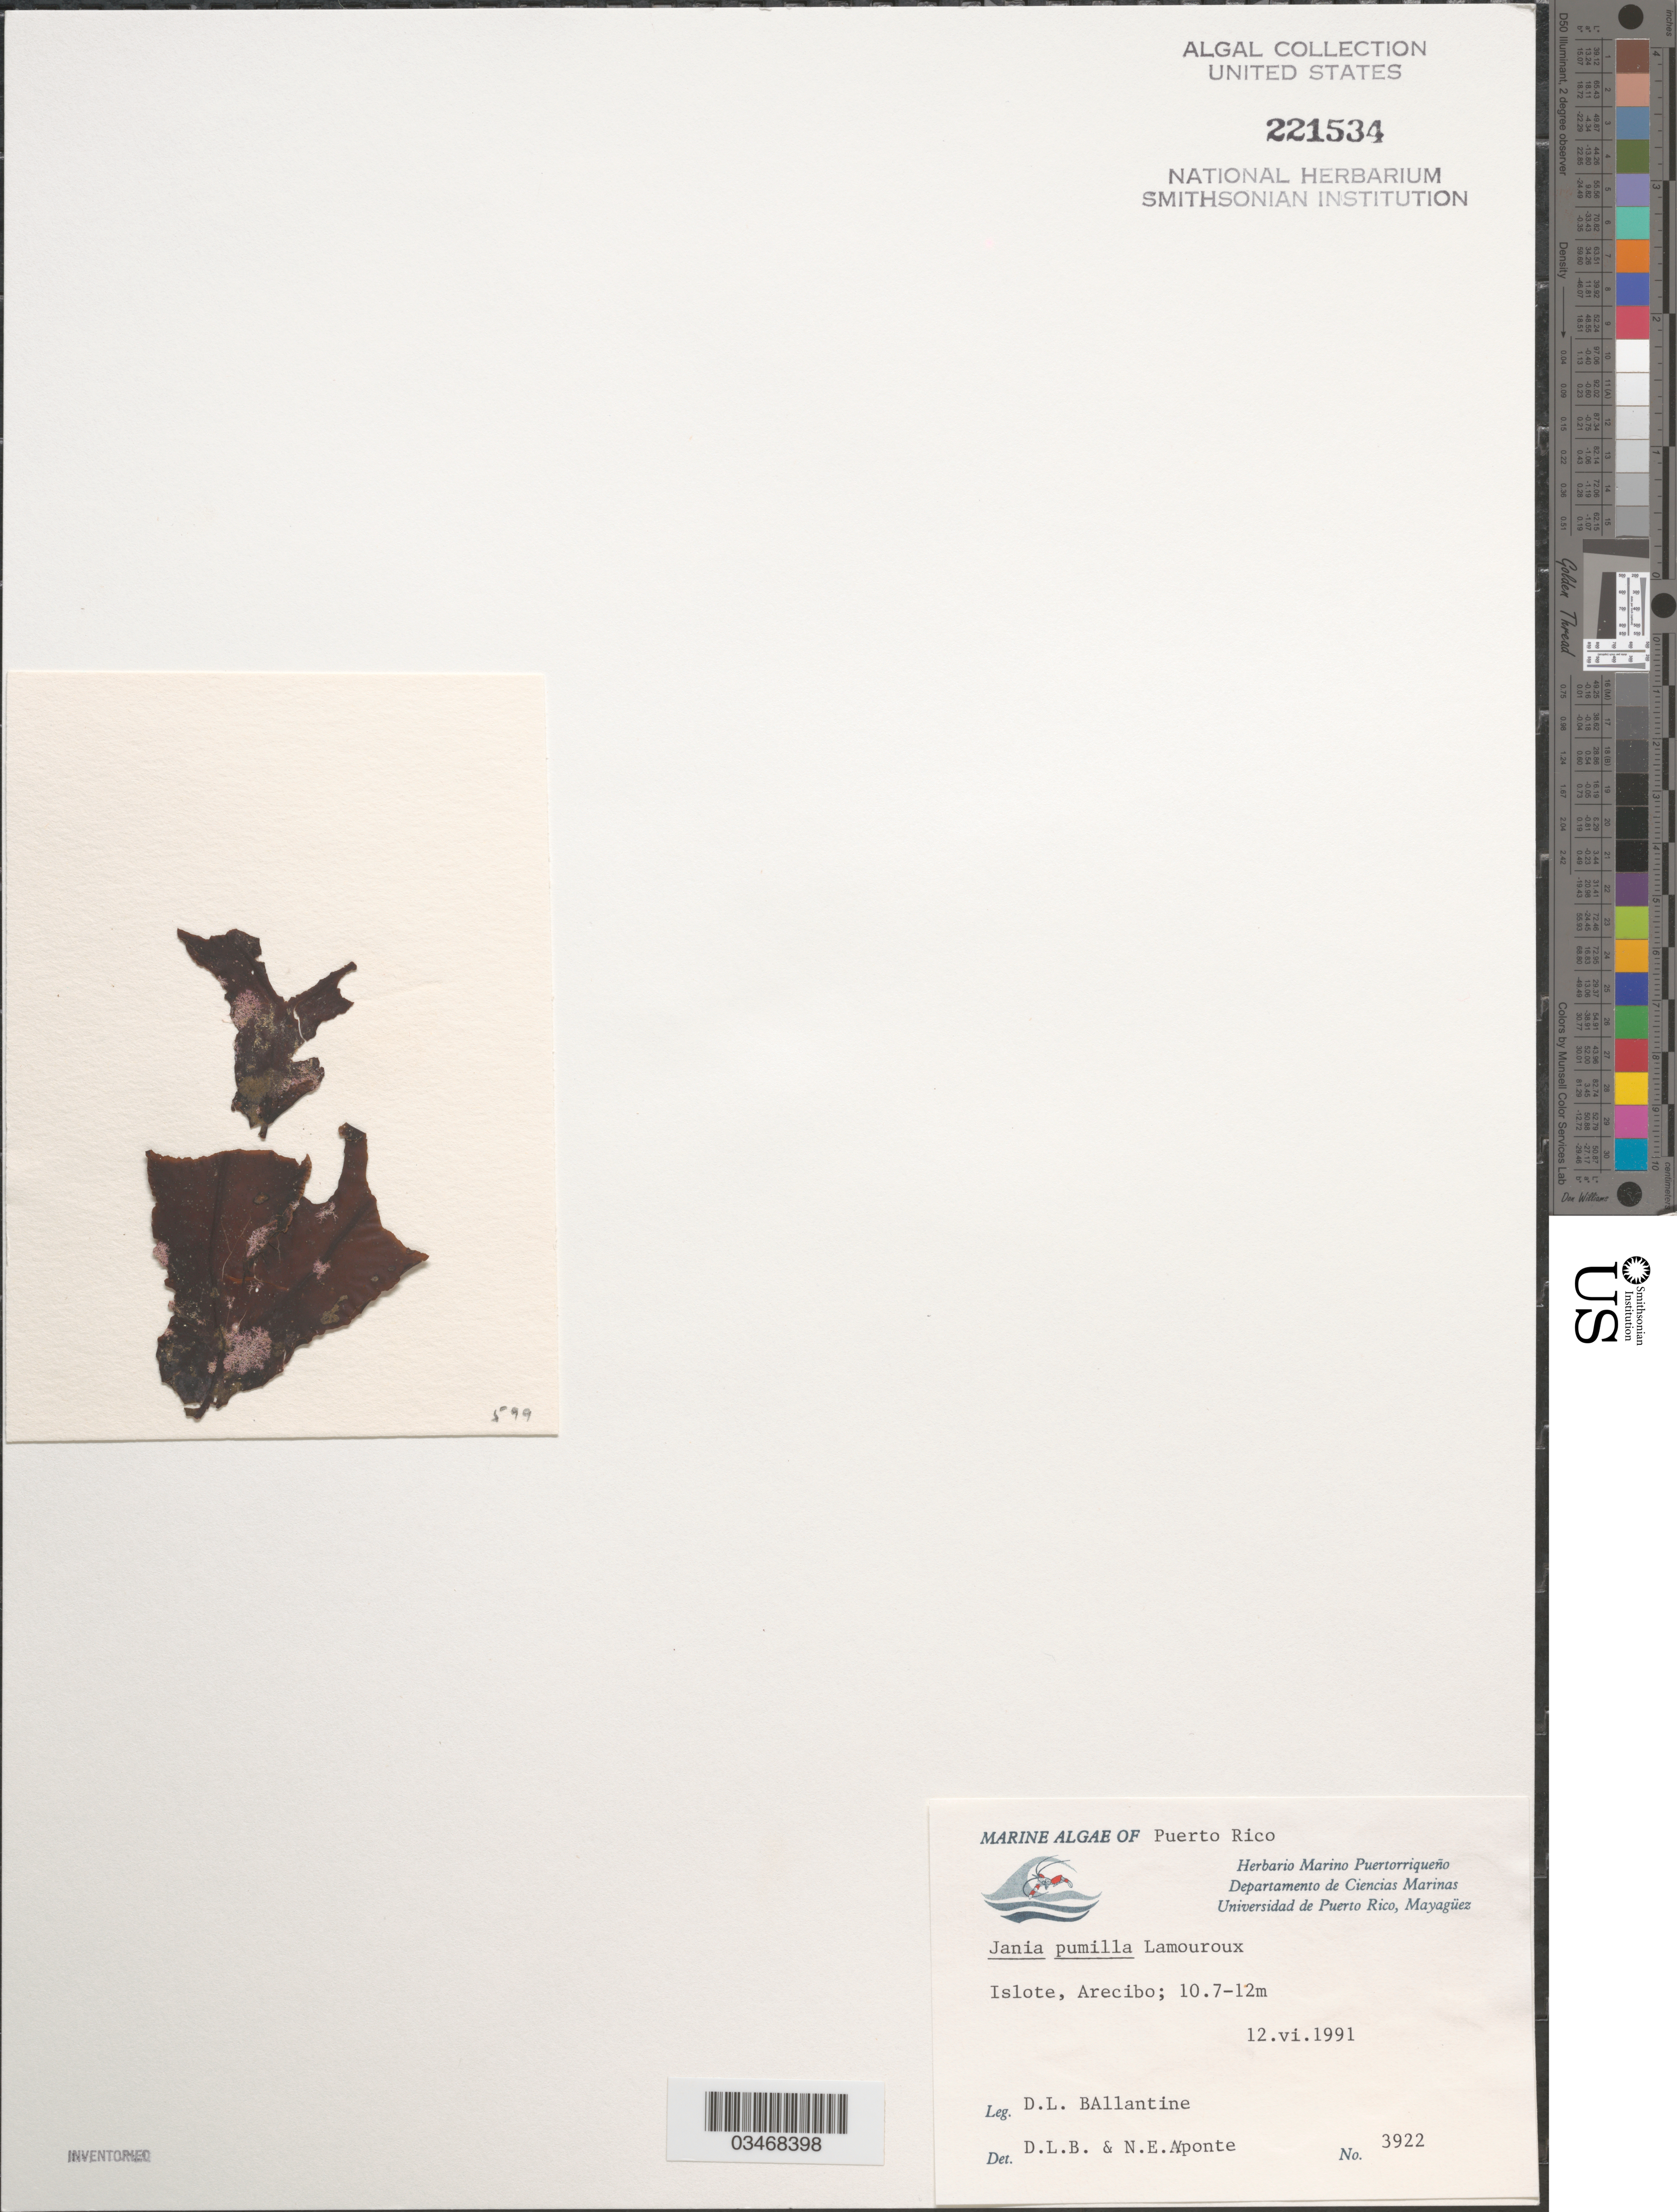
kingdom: Plantae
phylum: Rhodophyta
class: Florideophyceae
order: Corallinales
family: Corallinaceae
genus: Jania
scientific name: Jania pusilla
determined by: Ballantine, D. L.; Aponte, N. E.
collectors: D.L. Ballantine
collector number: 3922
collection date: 1991-06-12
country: Puerto Rico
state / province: Arecibo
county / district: Islote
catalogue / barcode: US 221534